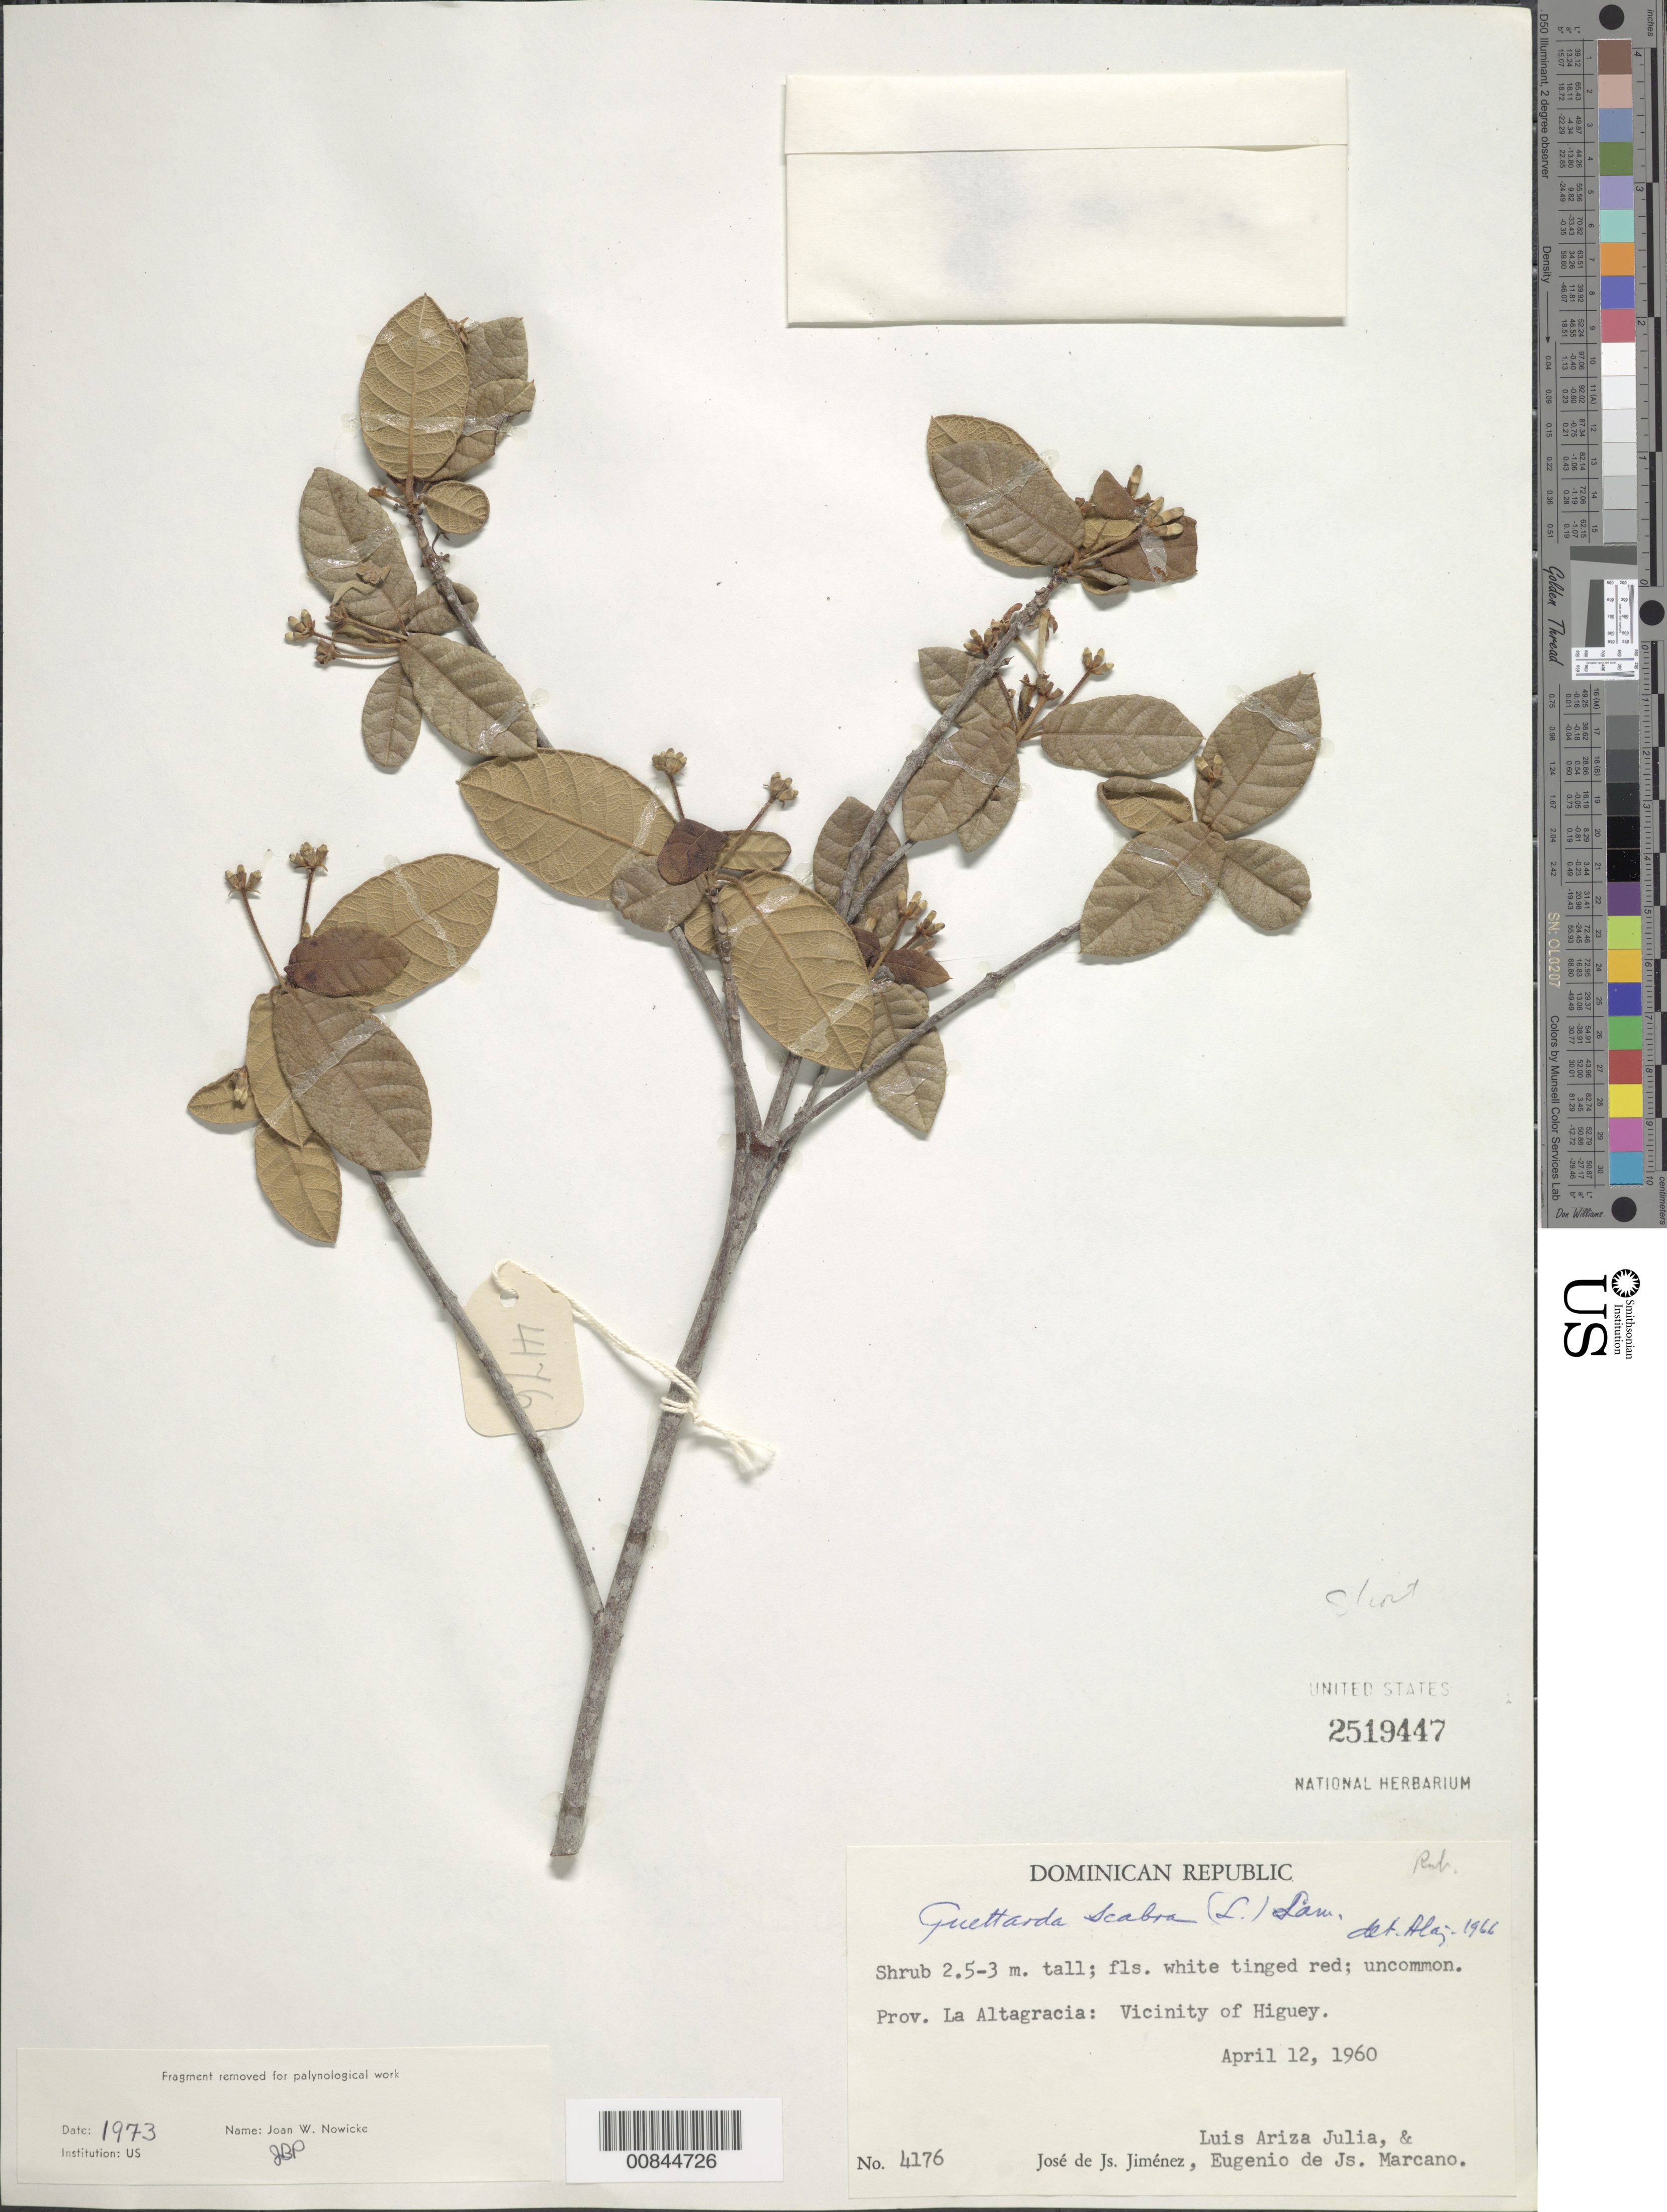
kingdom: Plantae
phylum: Tracheophyta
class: Magnoliopsida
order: Gentianales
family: Rubiaceae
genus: Guettarda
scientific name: Guettarda scabra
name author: (L.) Vent.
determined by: Liogier, Alain H.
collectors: J. J. Jiménez Almonte, L. Julia & E. J. Marcano F.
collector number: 4176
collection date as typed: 12 Apr 1960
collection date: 1960-04-12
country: Dominican Republic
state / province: La Altagracia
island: Hispaniola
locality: Vicinity of Higuey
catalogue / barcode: US 2519447